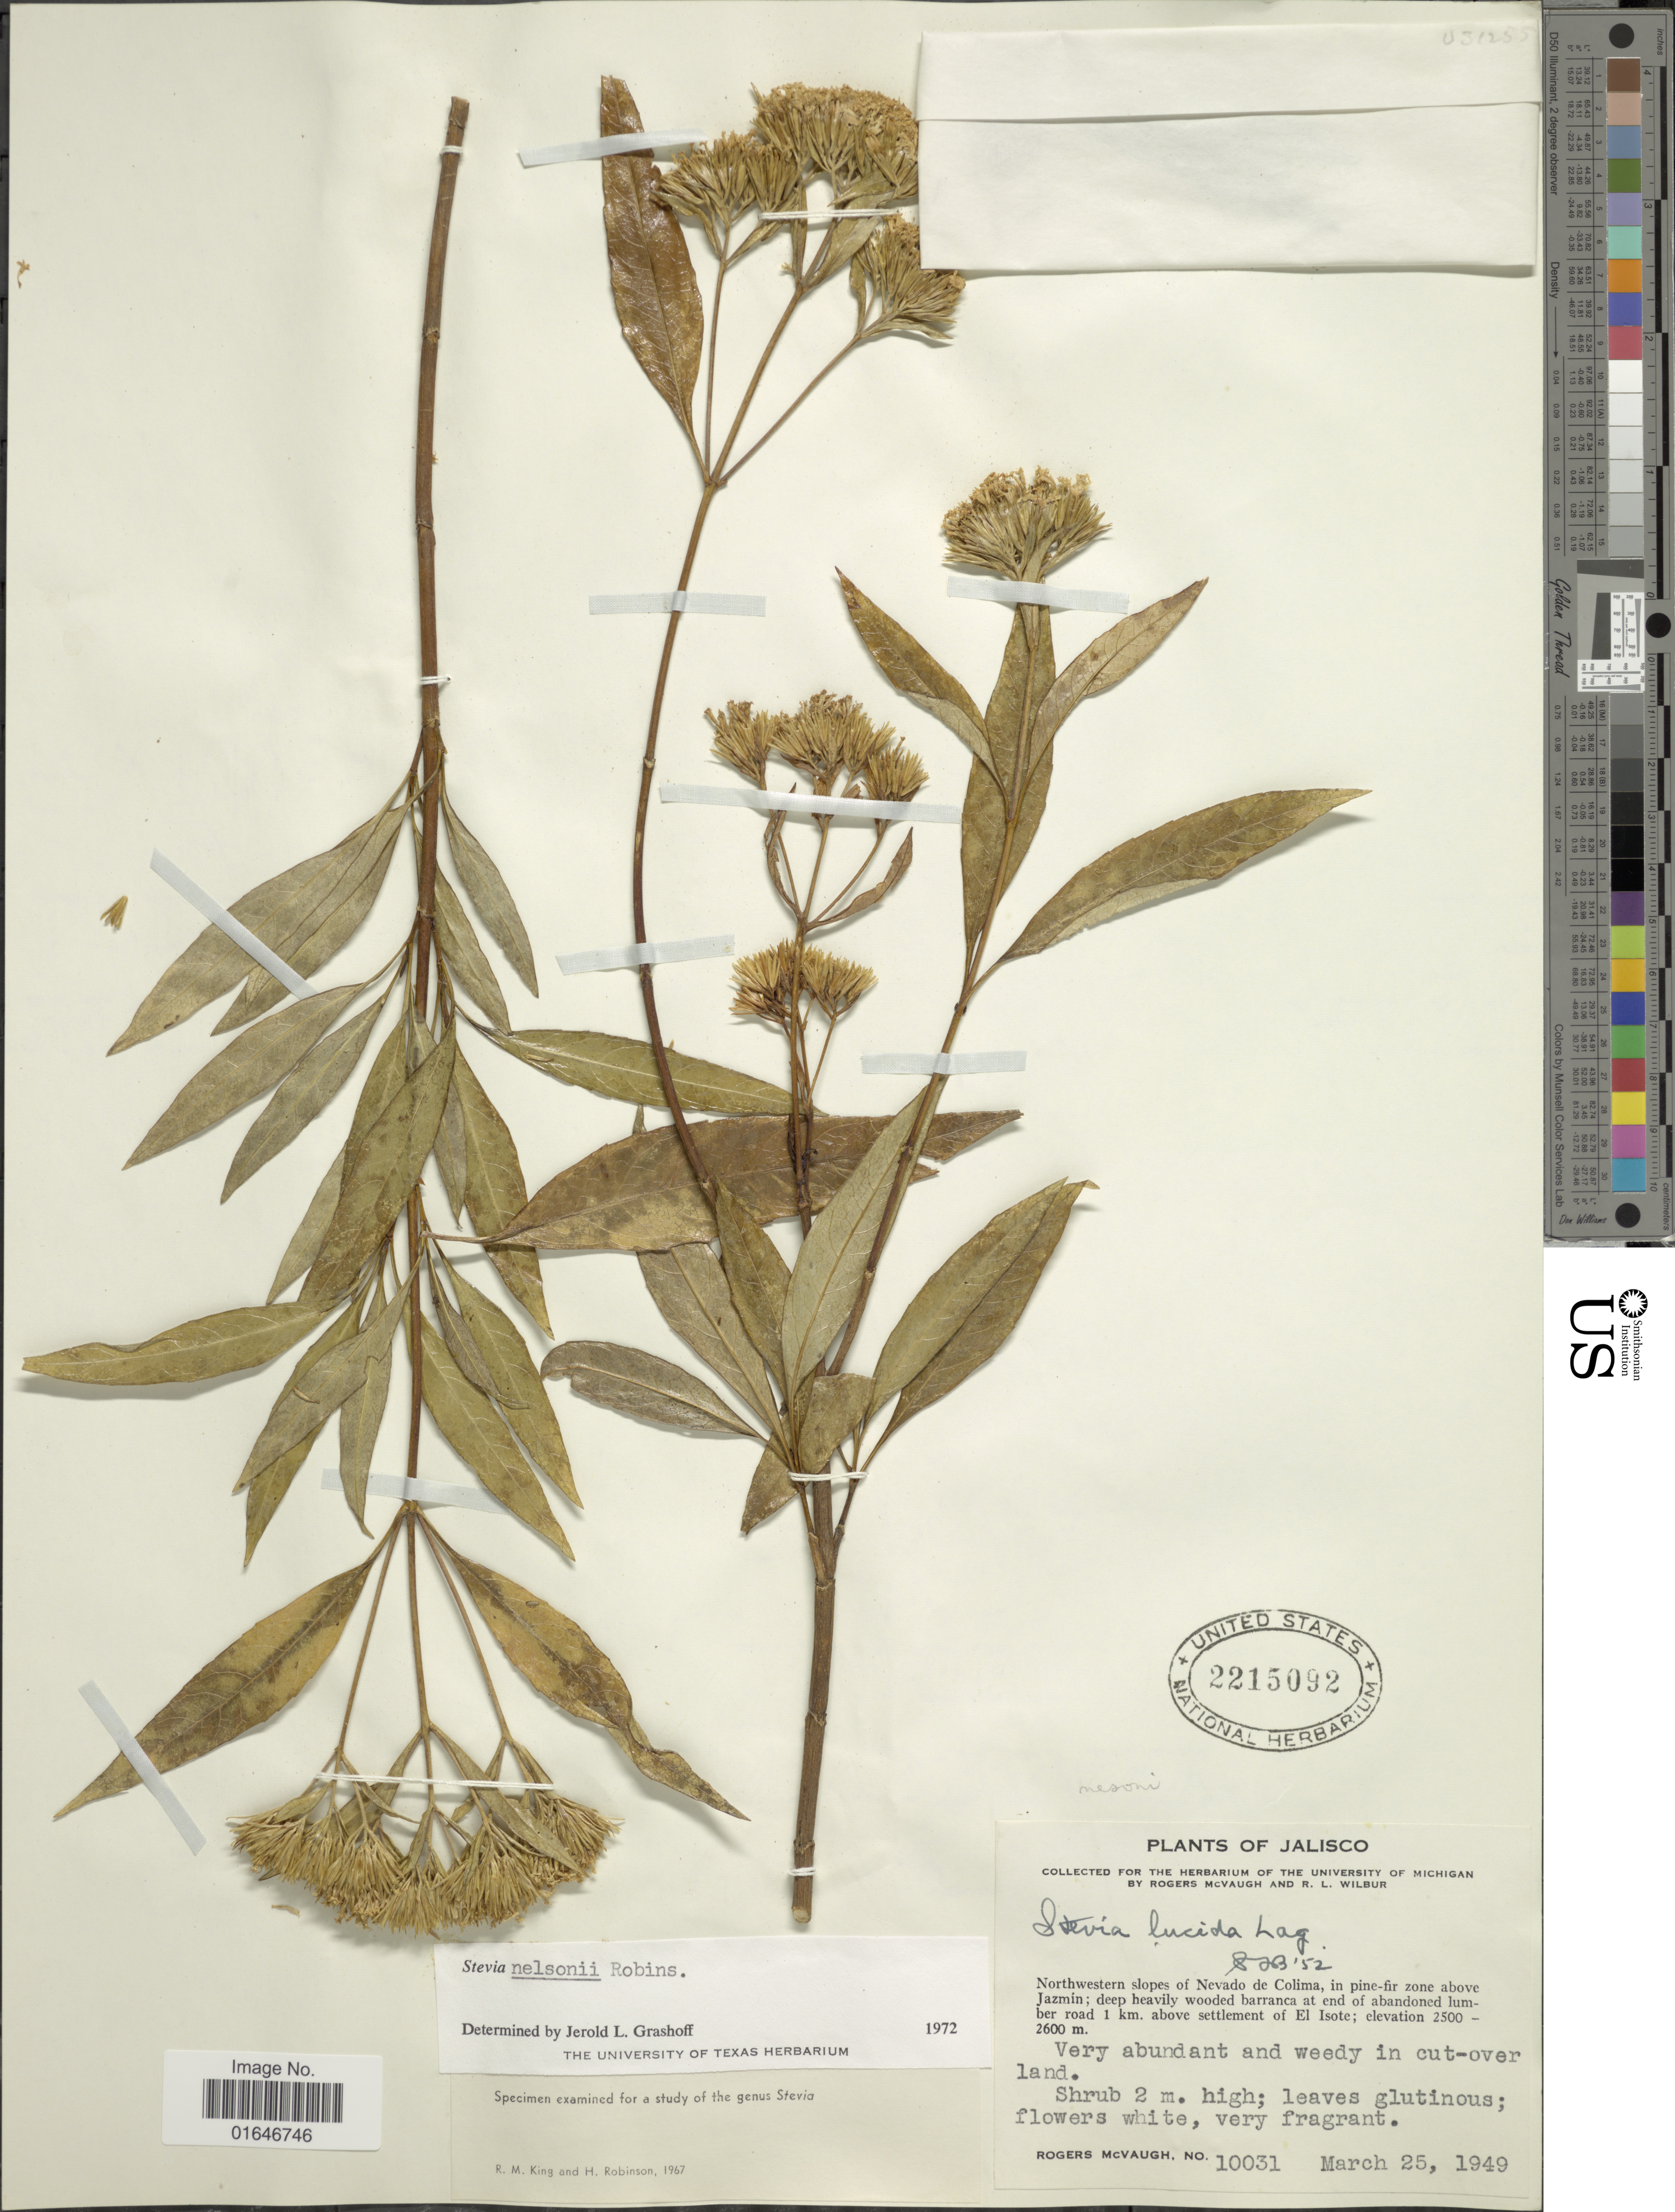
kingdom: Plantae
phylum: Tracheophyta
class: Magnoliopsida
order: Asterales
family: Asteraceae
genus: Stevia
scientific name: Stevia nelsonii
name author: B.L. Rob.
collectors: R. McVaugh & R. L. Wilbur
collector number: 10031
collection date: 1949-03-25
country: Mexico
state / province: Jalisco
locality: Northwestern slopes of Nevado de Colima, in pine-fr zone above Jazmin; deep heavily wooded barranca at end of abandoned lumber road 1 km. above settlement of El Isote.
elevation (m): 2500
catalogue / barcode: US 2215092